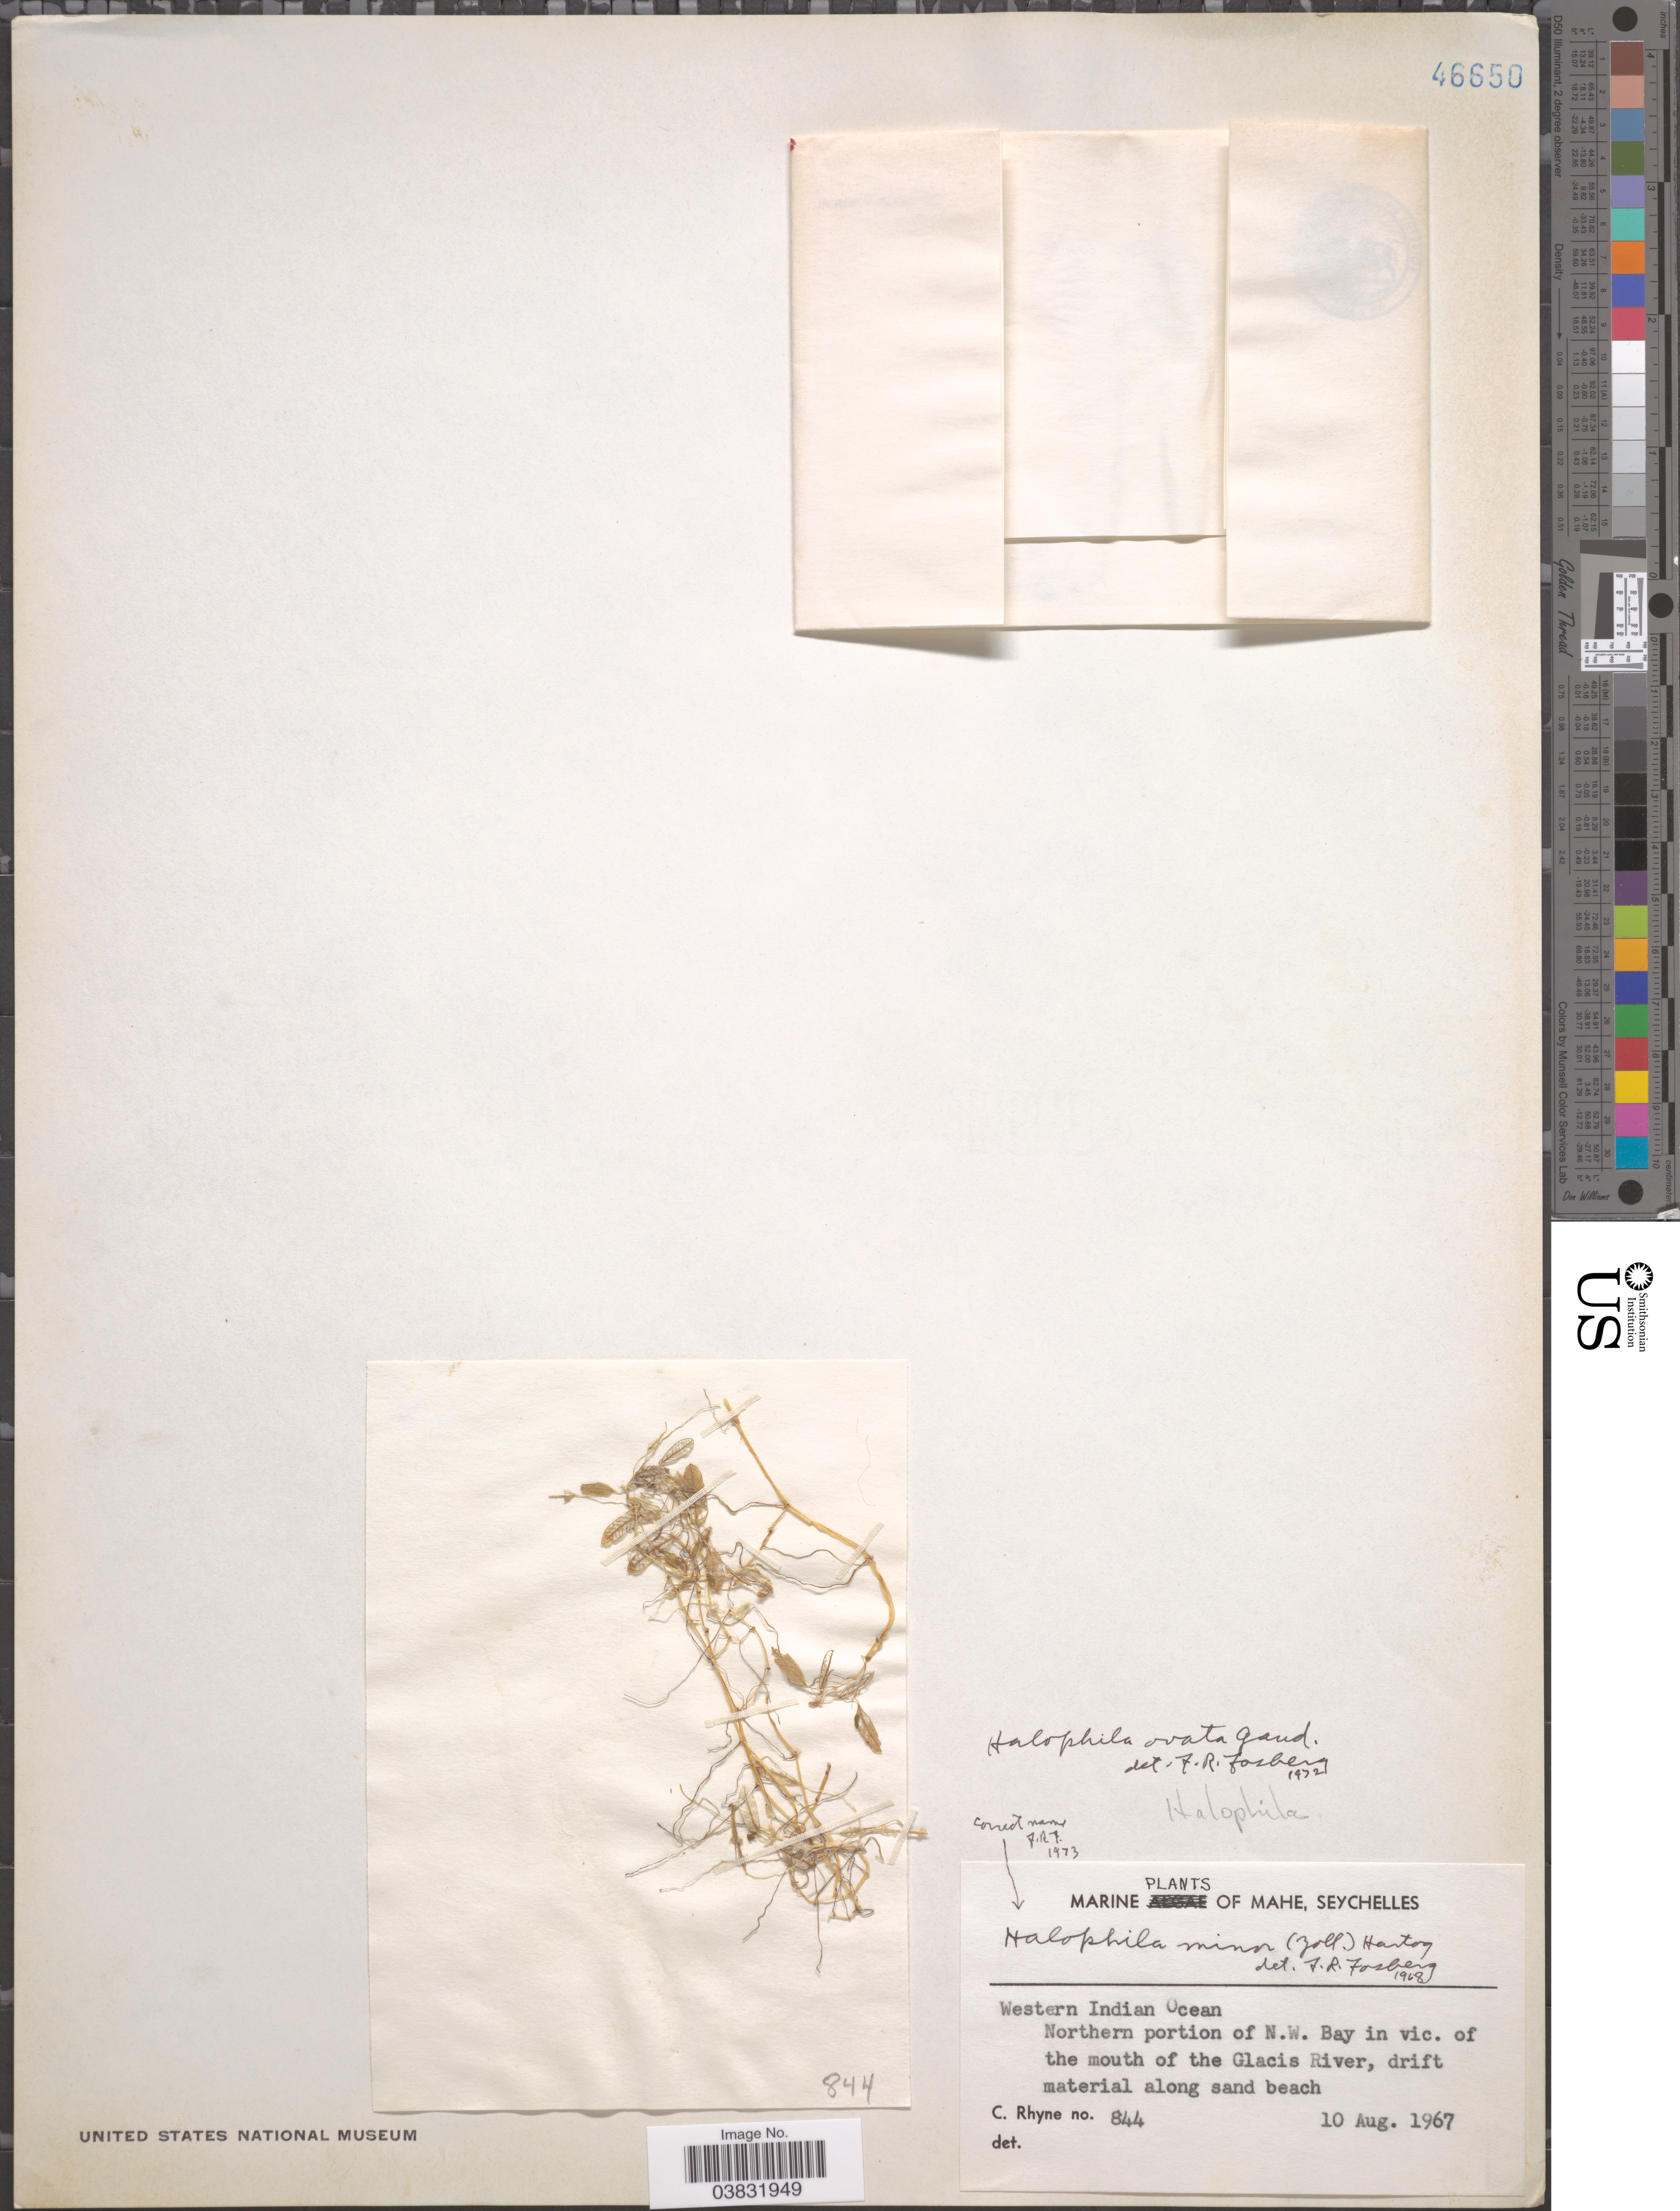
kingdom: Plantae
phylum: Tracheophyta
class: Liliopsida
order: Alismatales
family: Hydrocharitaceae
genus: Halophila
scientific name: Halophila minor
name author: (Zoll.) Hartog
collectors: C. Rhyne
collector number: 844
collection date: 1967-08-10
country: Seychelles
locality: Mahe. Western Indian Ocean. Northern portion of N.W. Bay in vic. of the mouth of the Glacis River, drift material along sand beach.